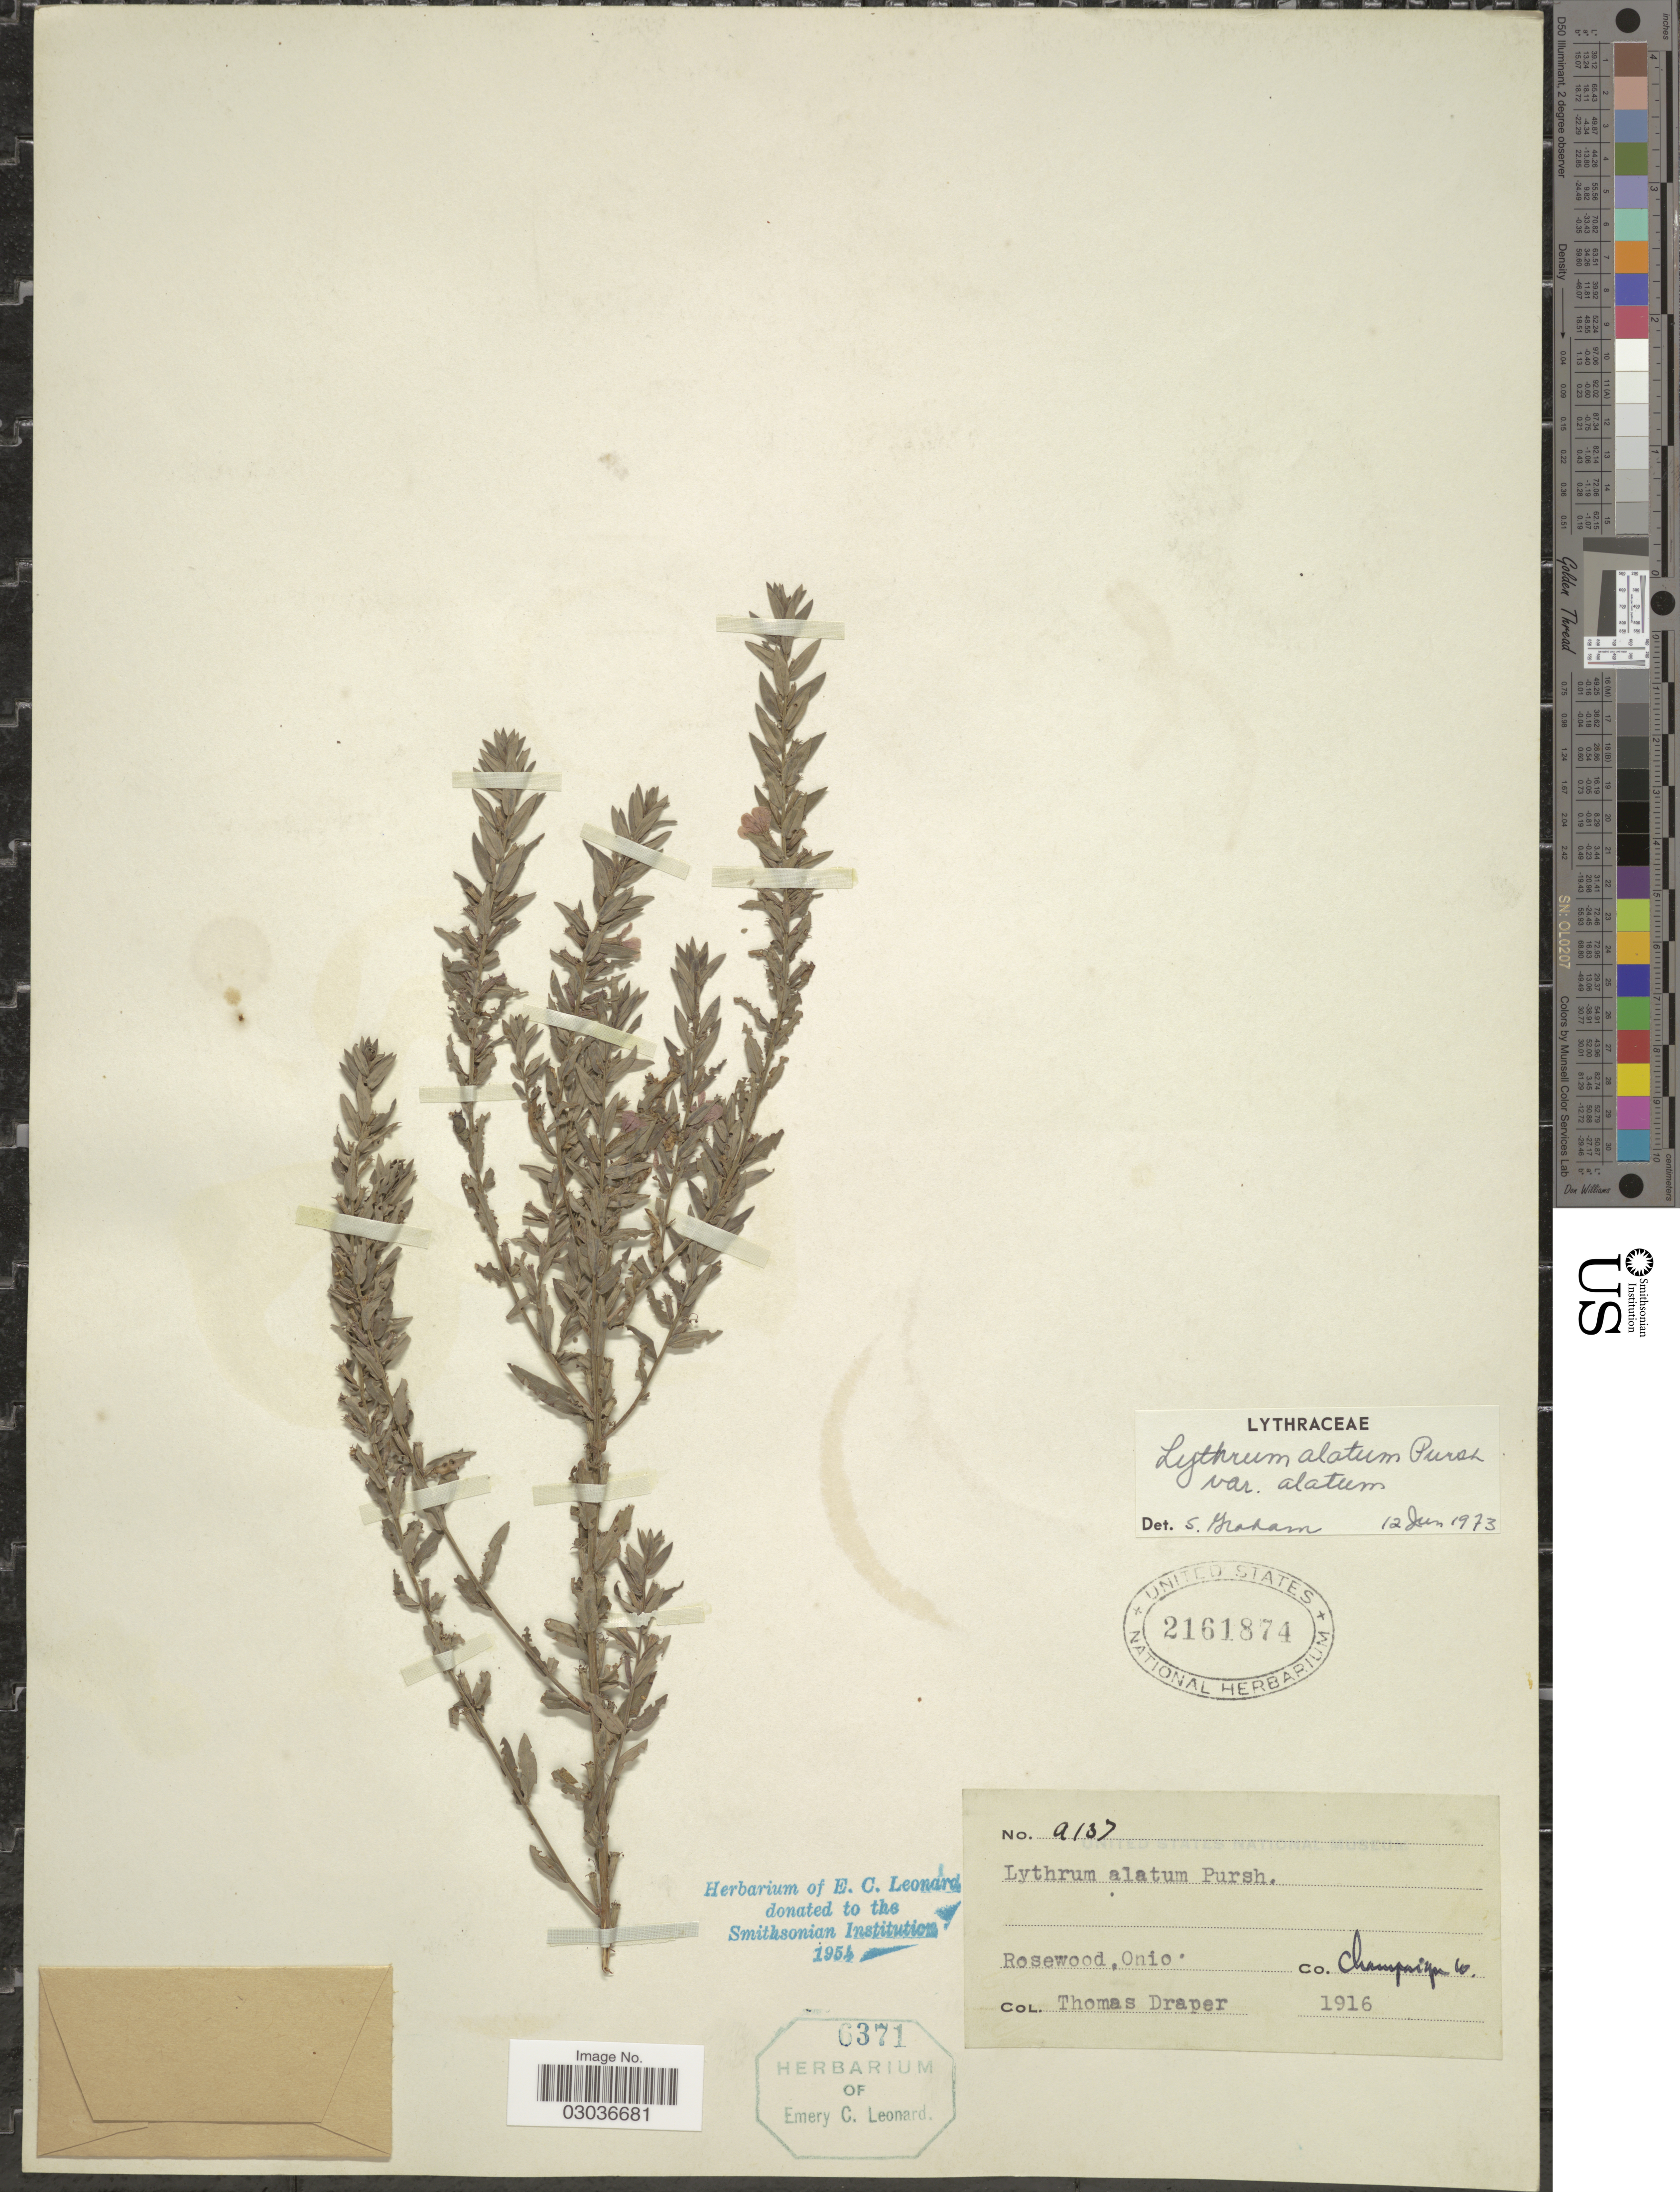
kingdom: Plantae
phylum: Tracheophyta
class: Magnoliopsida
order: Myrtales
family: Lythraceae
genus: Lythrum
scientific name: Lythrum alatum var. alatum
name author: Pursh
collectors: T. Draper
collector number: A137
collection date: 1916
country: United States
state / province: Ohio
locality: Rosewood. Champaign Co.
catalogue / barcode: US 2161874